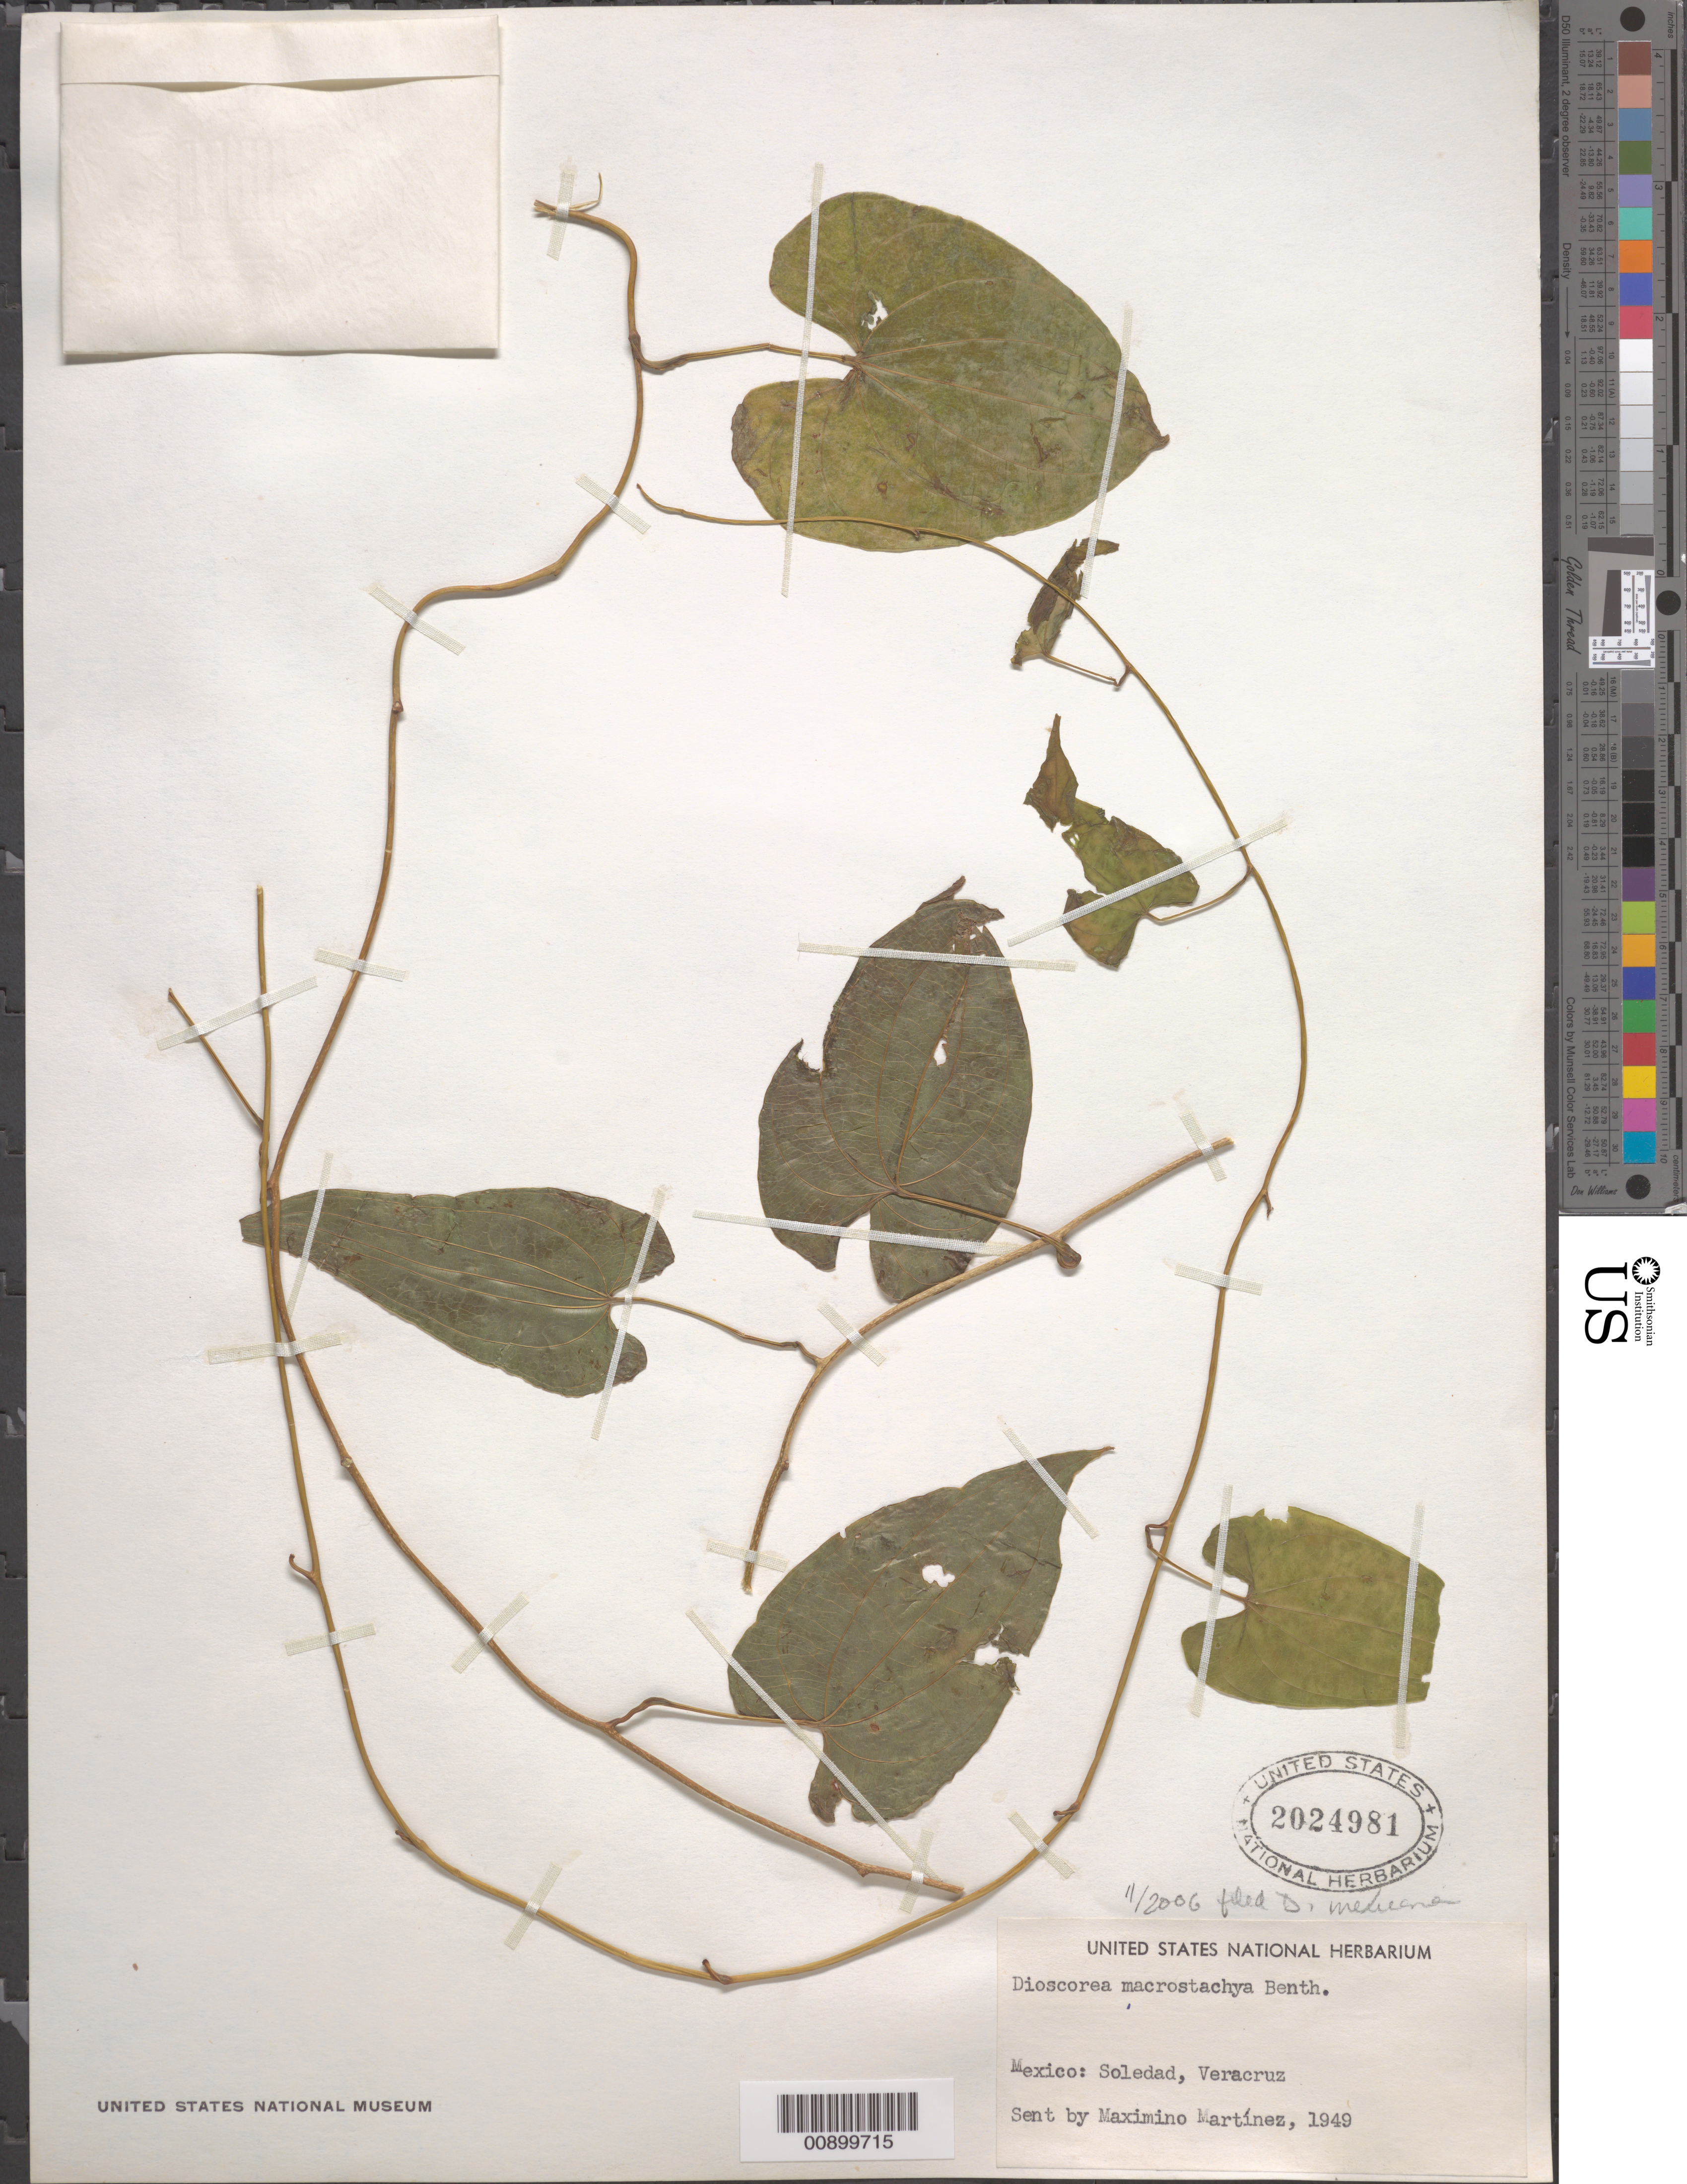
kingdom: Plantae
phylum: Tracheophyta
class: Liliopsida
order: Dioscoreales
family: Dioscoreaceae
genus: Dioscorea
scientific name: Dioscorea mexicana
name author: Scheidw.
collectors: M. Martinez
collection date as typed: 1949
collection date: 1949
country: Mexico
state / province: Veracruz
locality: Soledad, Veracruz.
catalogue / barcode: US 2024981